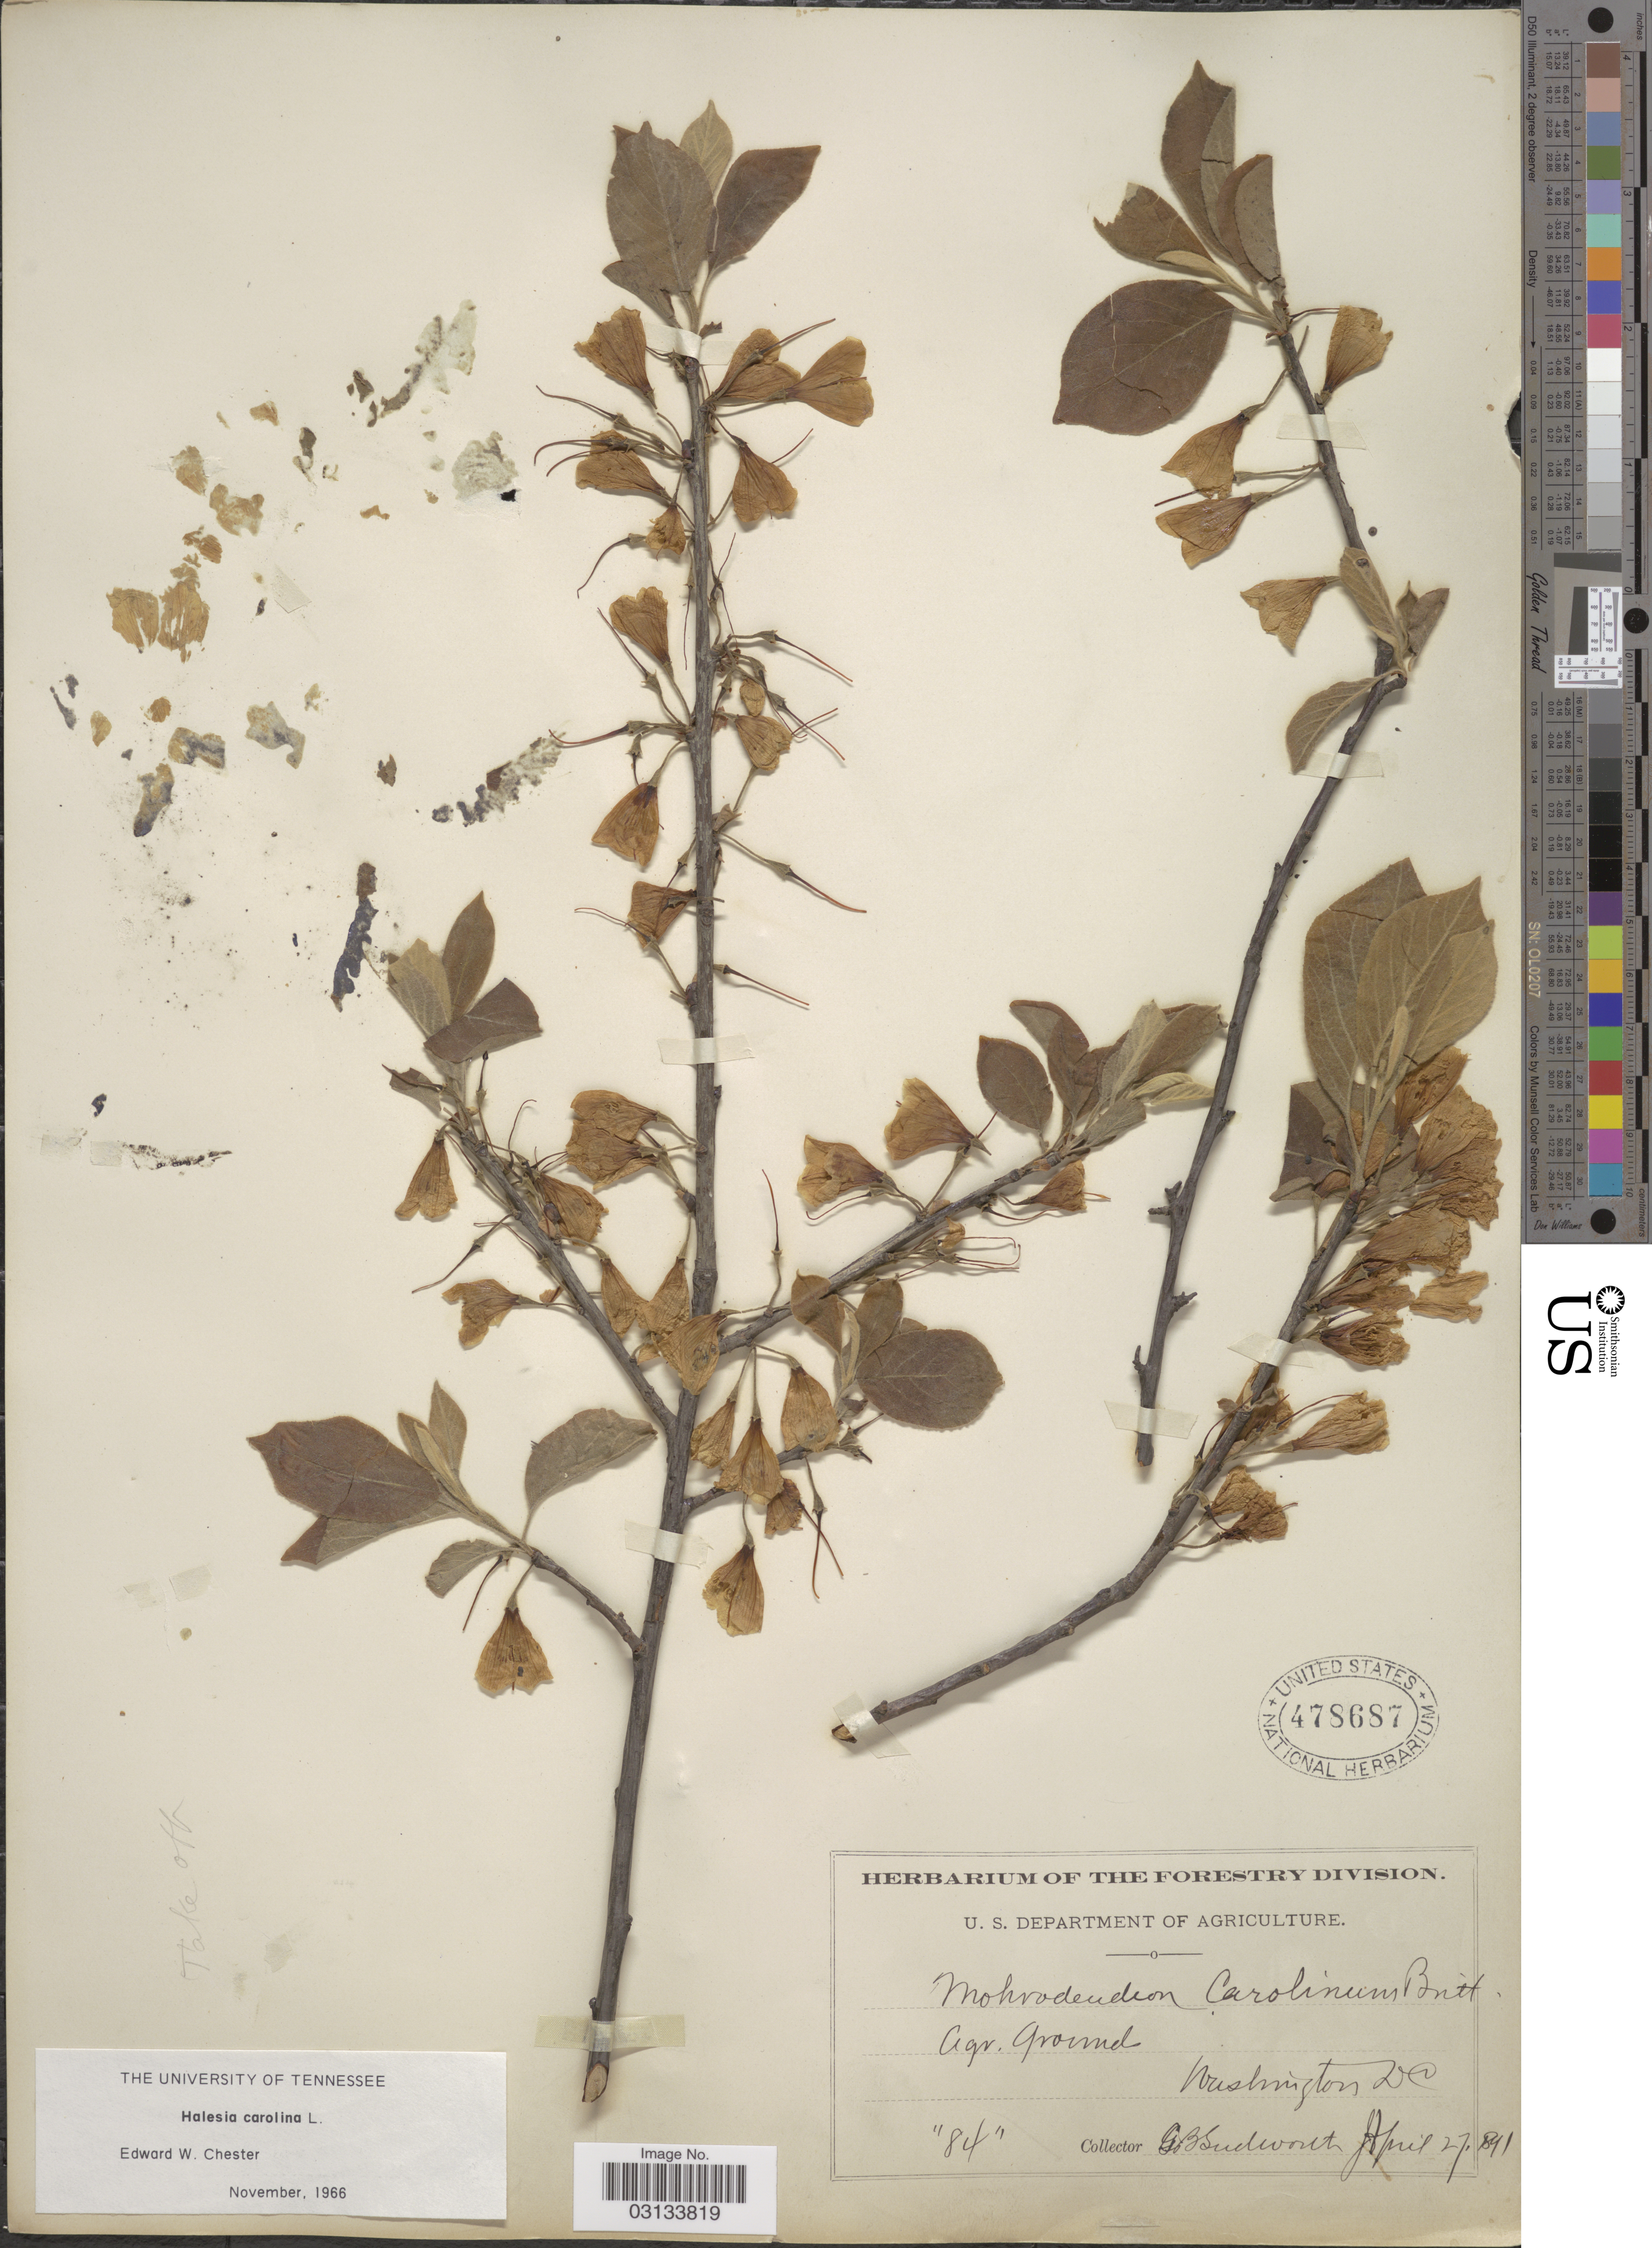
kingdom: Plantae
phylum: Tracheophyta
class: Magnoliopsida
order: Ericales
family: Styracaceae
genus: Halesia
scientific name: Halesia carolina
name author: L.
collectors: G. B. Sudworth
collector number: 84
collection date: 1891-04-27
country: United States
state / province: District of Columbia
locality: Agr. Ground. Washington D. C.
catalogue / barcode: US 478687